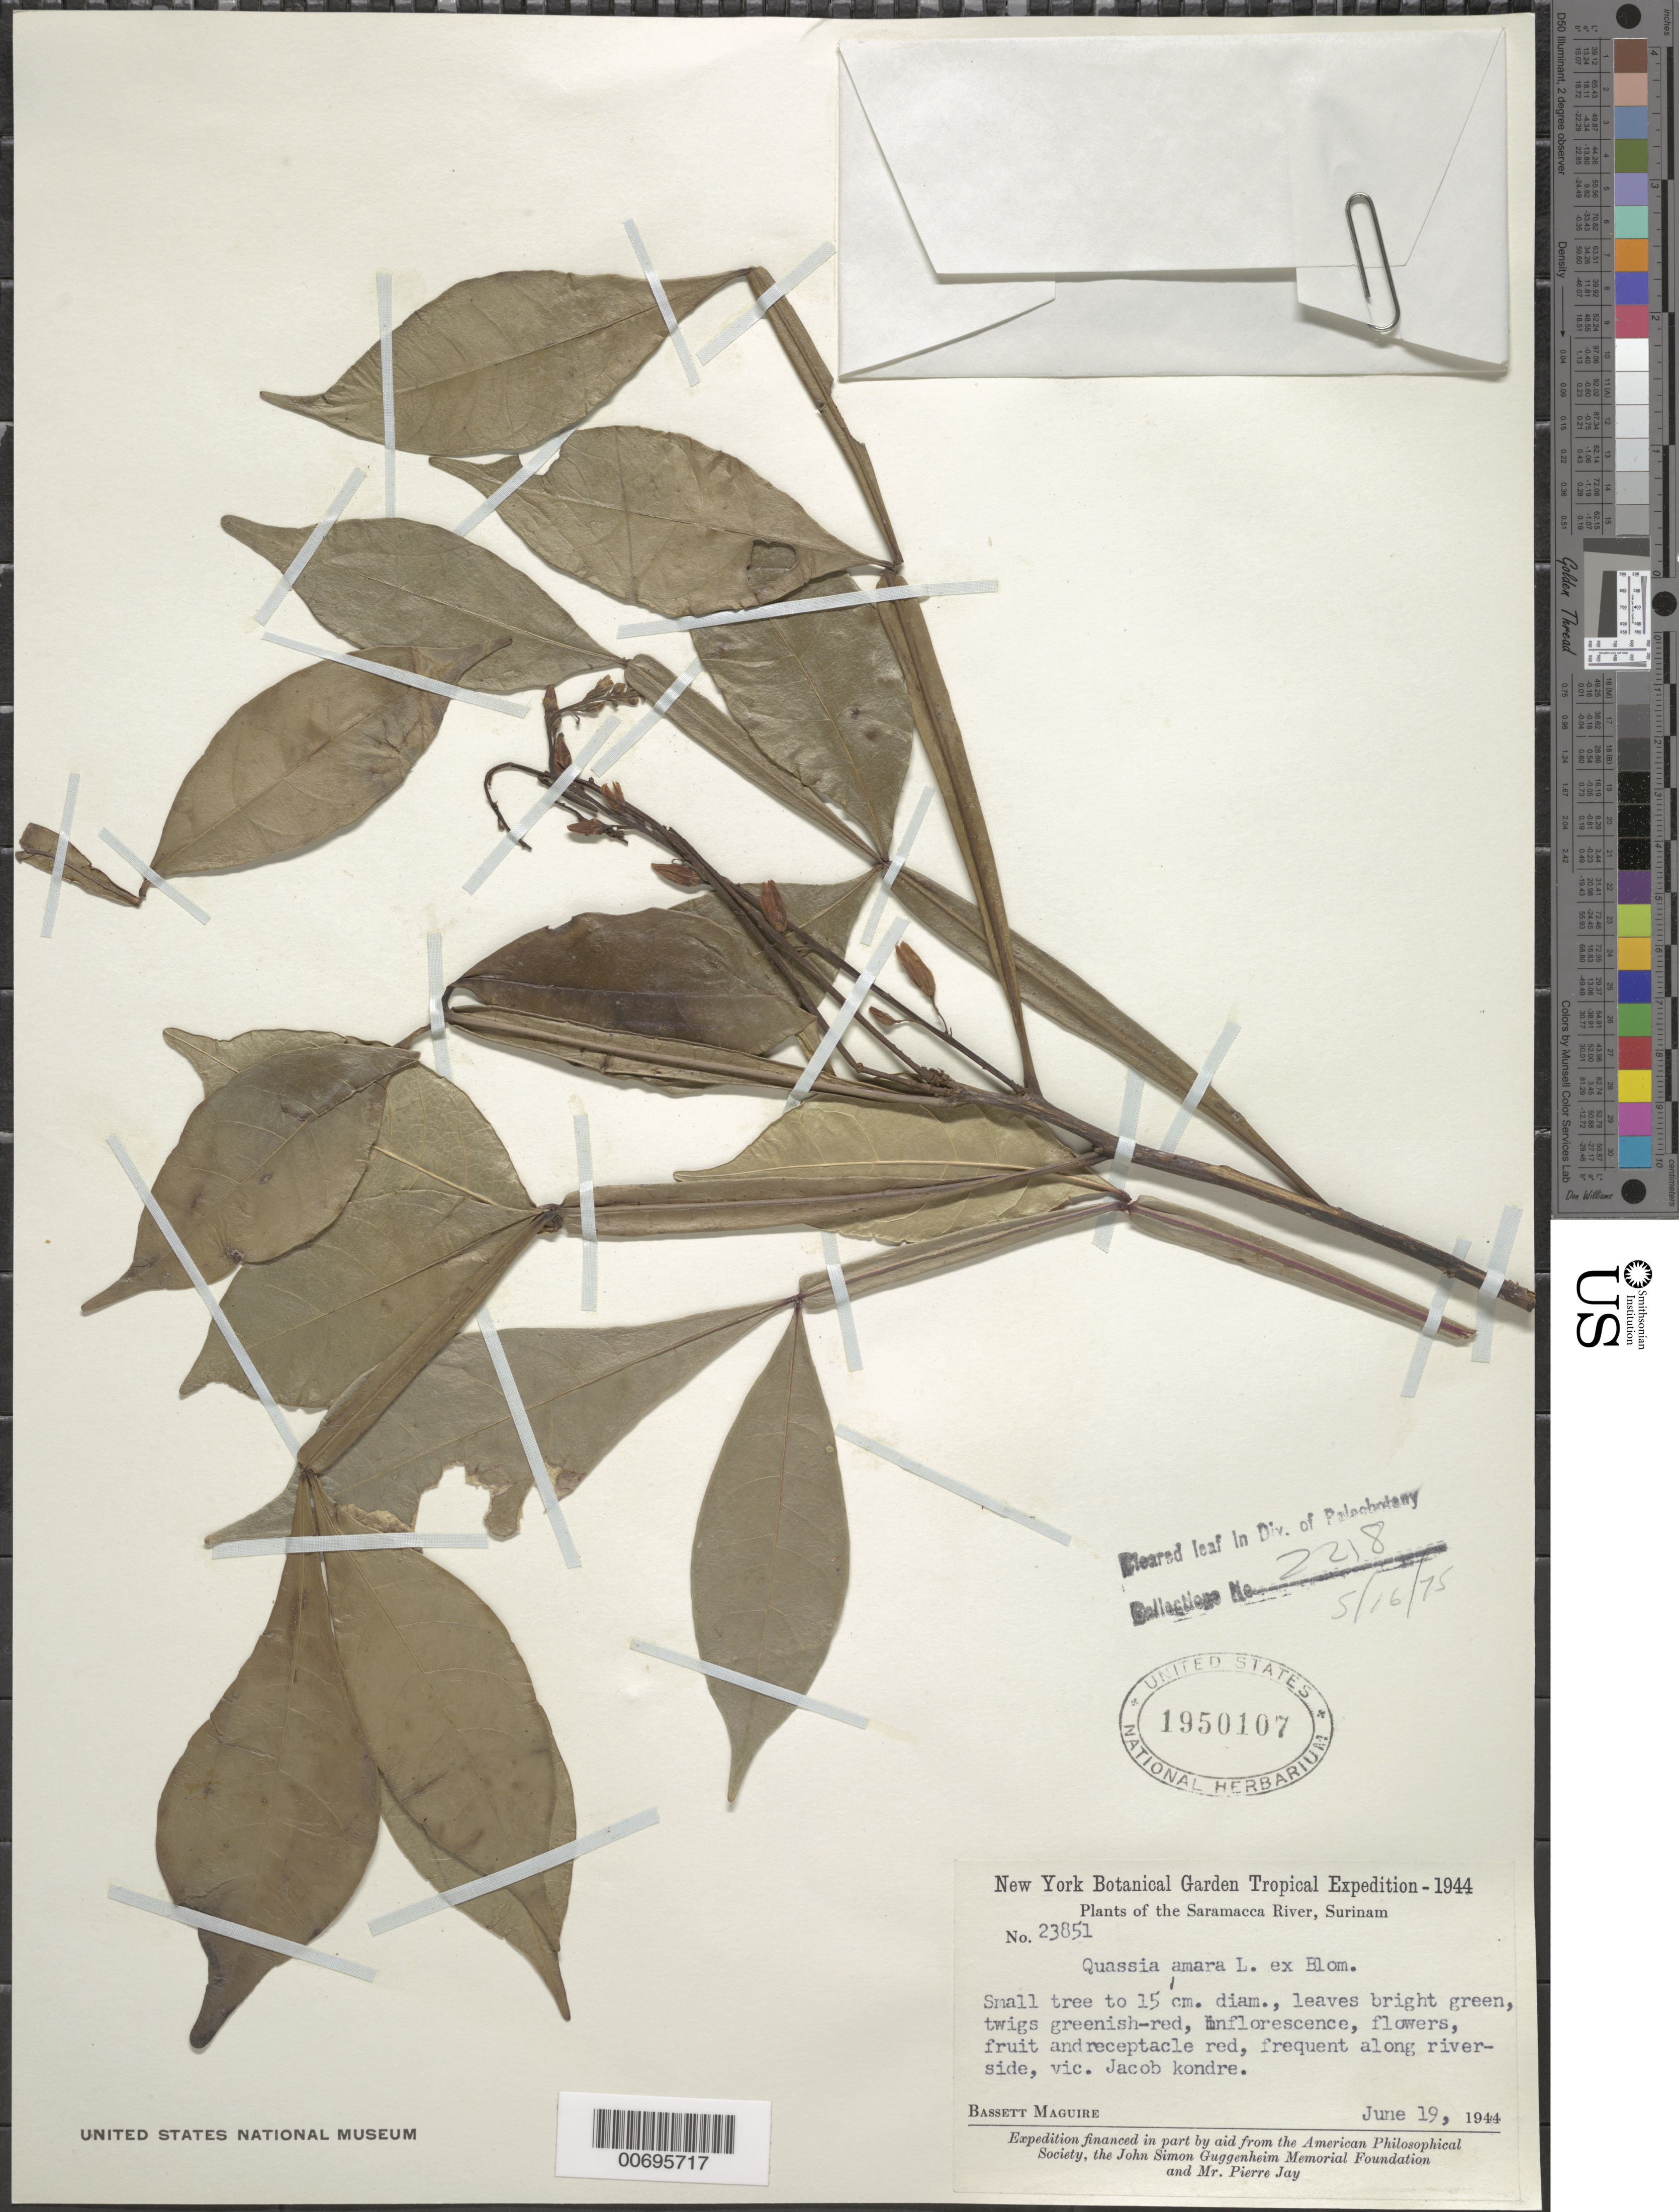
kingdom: Plantae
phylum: Tracheophyta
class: Magnoliopsida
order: Sapindales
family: Simaroubaceae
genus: Quassia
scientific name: Quassia amara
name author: L.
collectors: B. Maguire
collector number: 23851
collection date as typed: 19-Jun-44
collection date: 1944-06-19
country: Suriname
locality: Jacob Kondre village, Saramacca River headwaters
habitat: Along riverside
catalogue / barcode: US 1950107